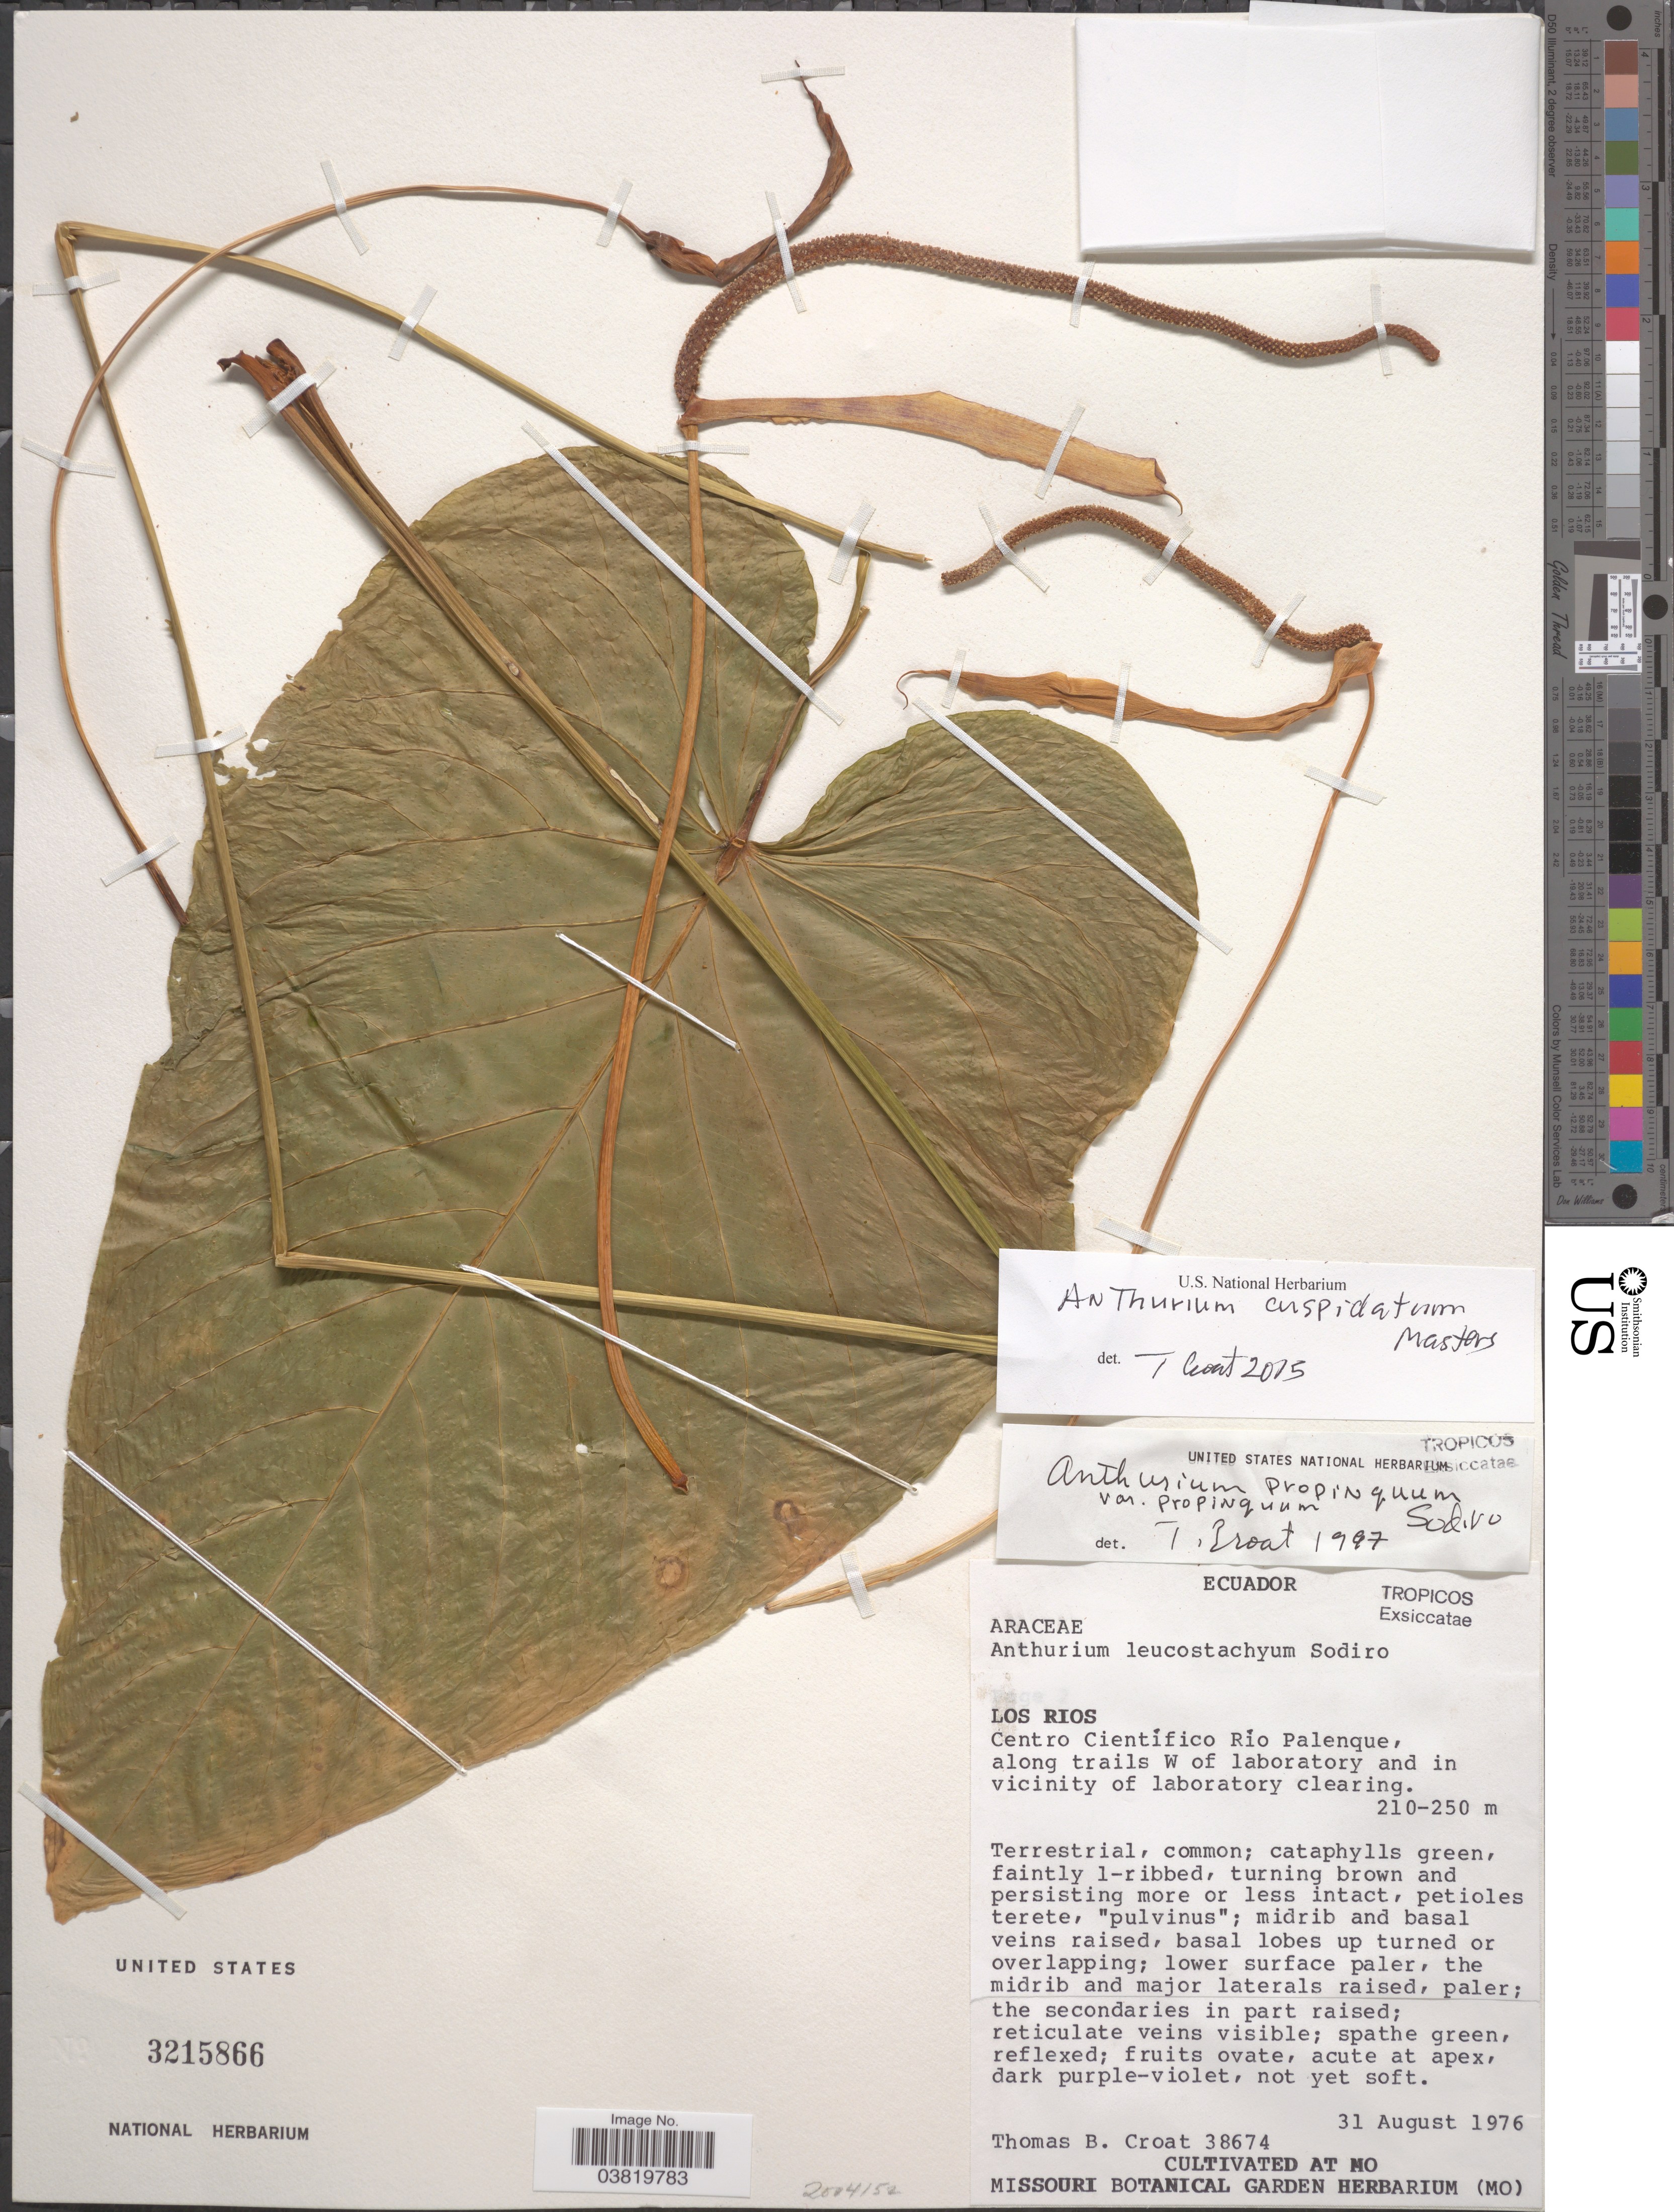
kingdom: Plantae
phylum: Tracheophyta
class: Liliopsida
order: Alismatales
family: Araceae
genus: Anthurium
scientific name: Anthurium cuspidatum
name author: Mast.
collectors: T. B. Croat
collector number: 38674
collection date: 1976-08-31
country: Ecuador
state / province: Los Ríos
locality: Centro Científico Río Palenque, along trails W of laboratory and in vicinity of laboratory clearing.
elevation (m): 210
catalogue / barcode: US 3215866